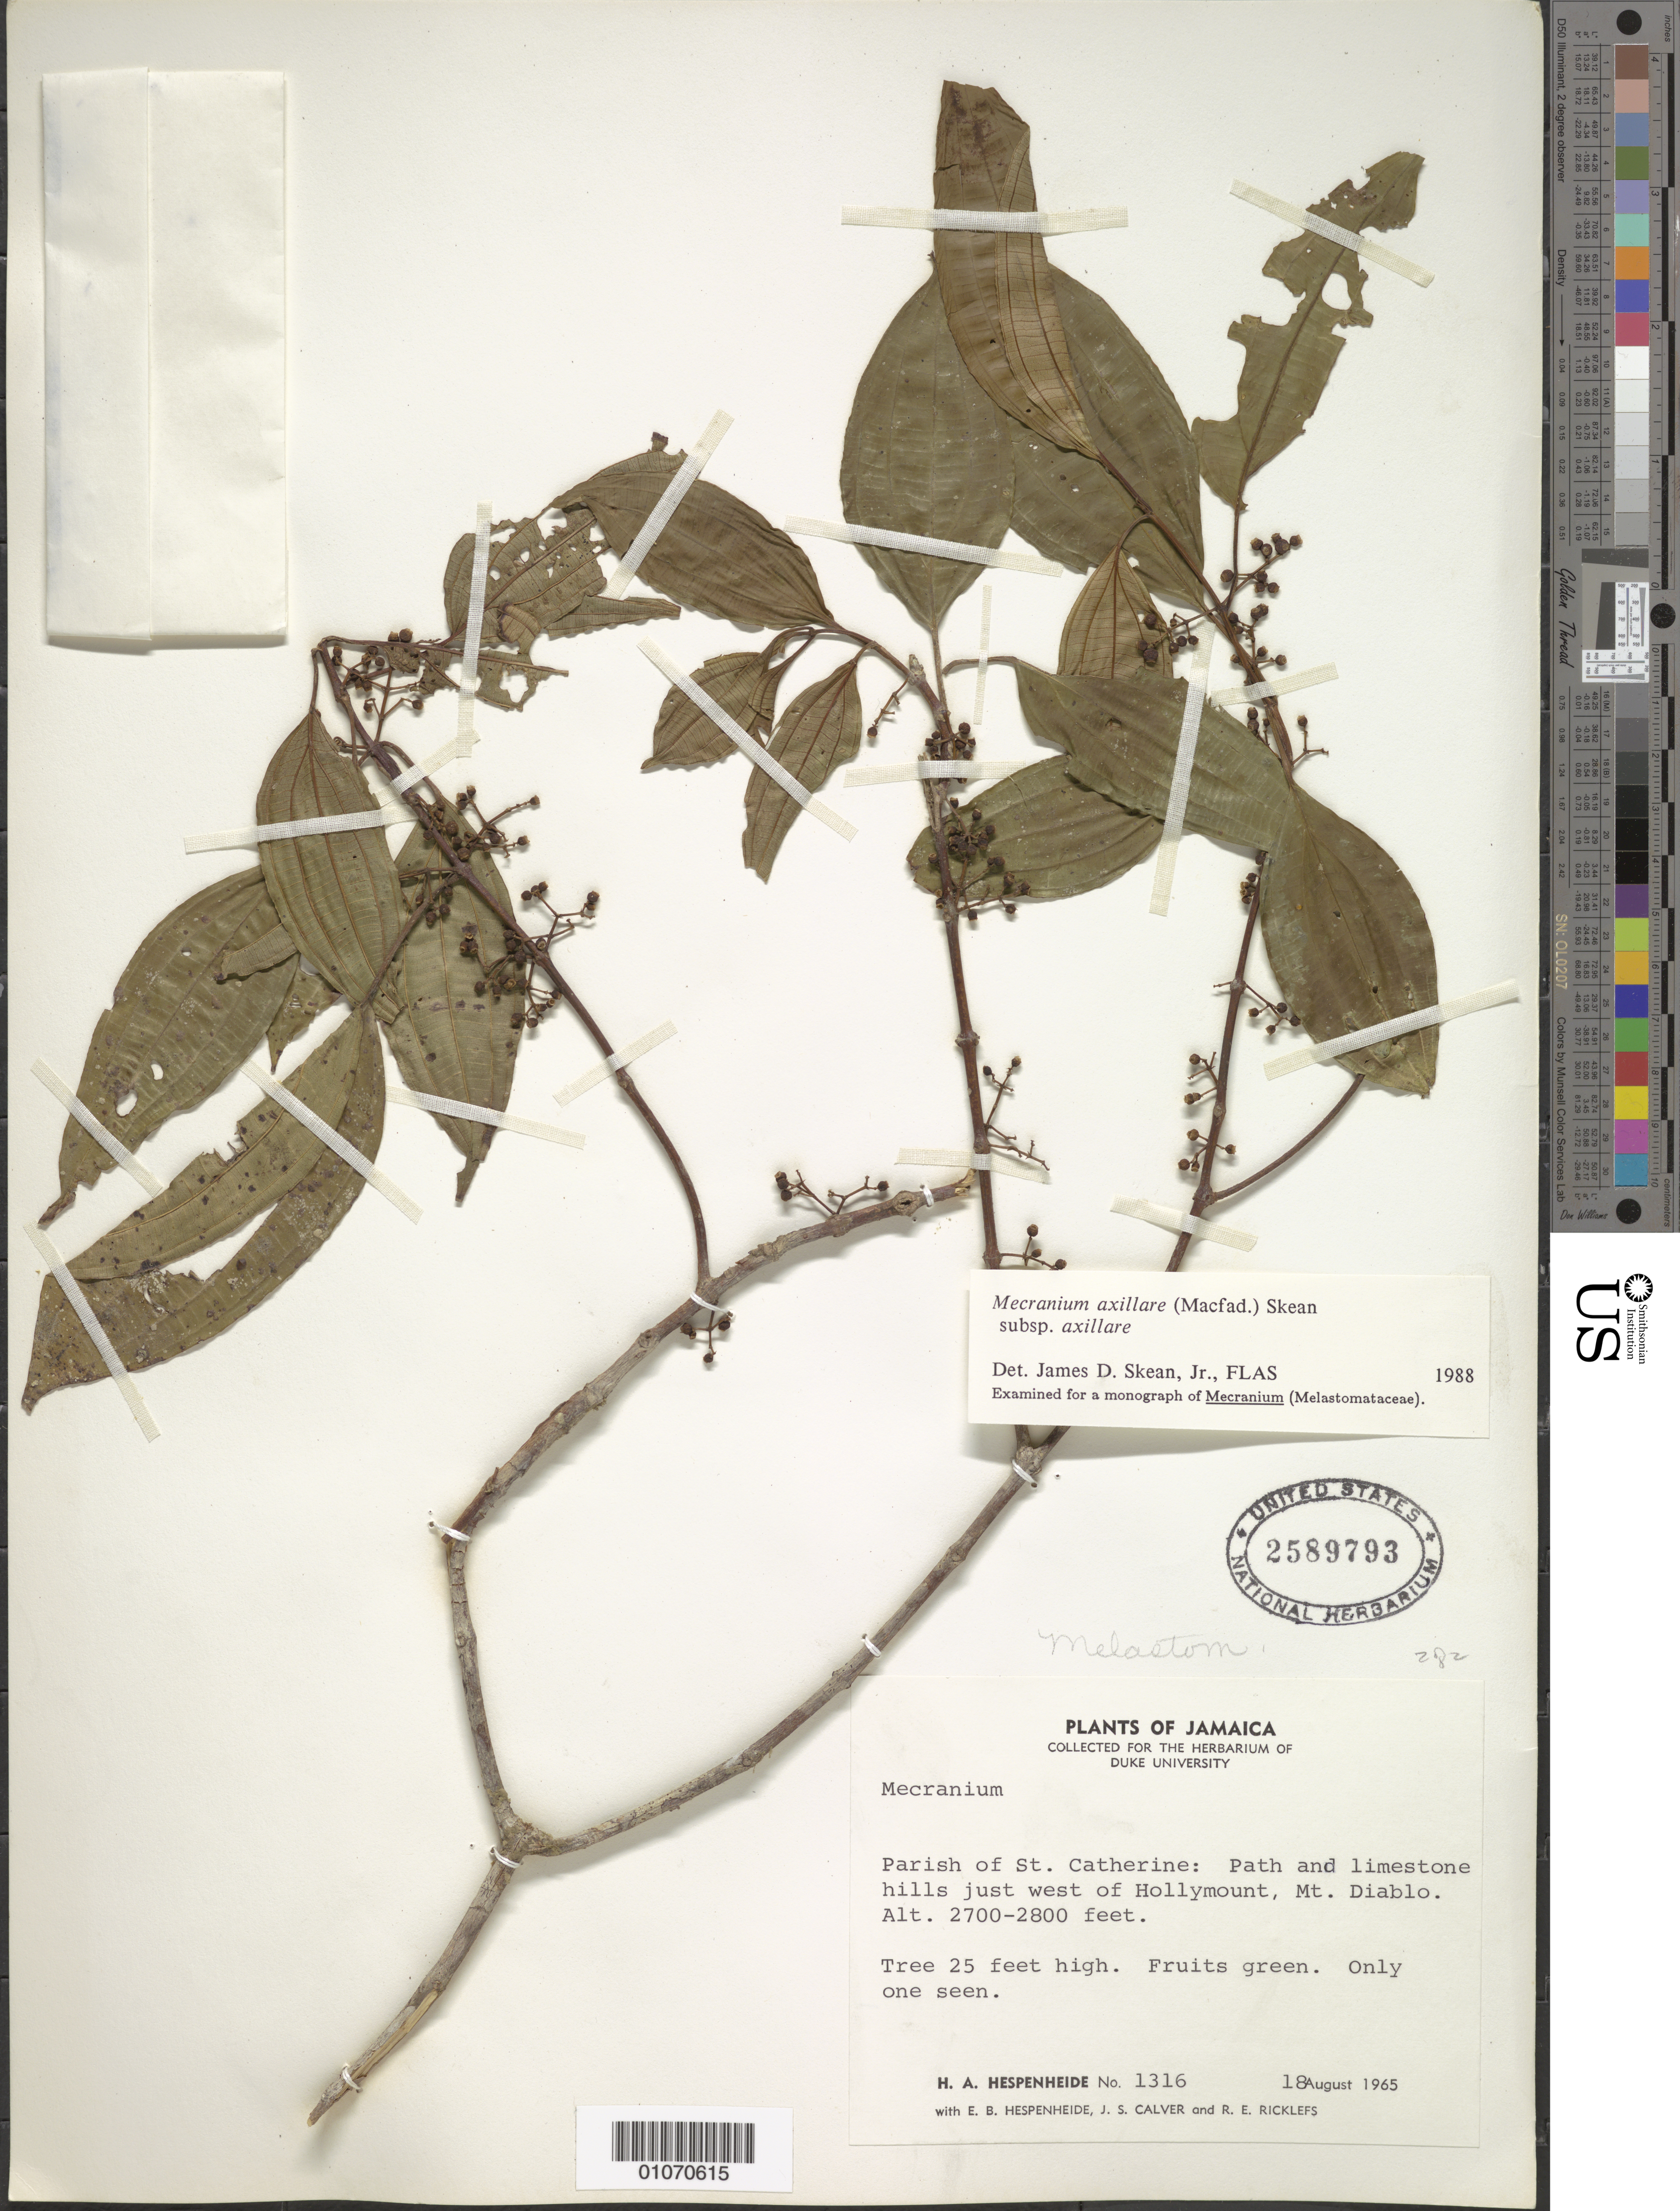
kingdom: Plantae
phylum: Tracheophyta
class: Magnoliopsida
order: Myrtales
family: Melastomataceae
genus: Mecranium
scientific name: Mecranium axillare subsp. axillare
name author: (Macfad.) Skean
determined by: Skean, J. D., Jr.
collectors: H. A. Hespenheide, E. Hespenheide, J. Calver & R. Ricklefs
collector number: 1316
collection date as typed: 18 Aug 1965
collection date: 1965-08-18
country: Jamaica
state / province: Saint Catherine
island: Jamaica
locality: Mt. Diablo, W of Hollymount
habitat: Path and limestone hills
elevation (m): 823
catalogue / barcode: US 2589793